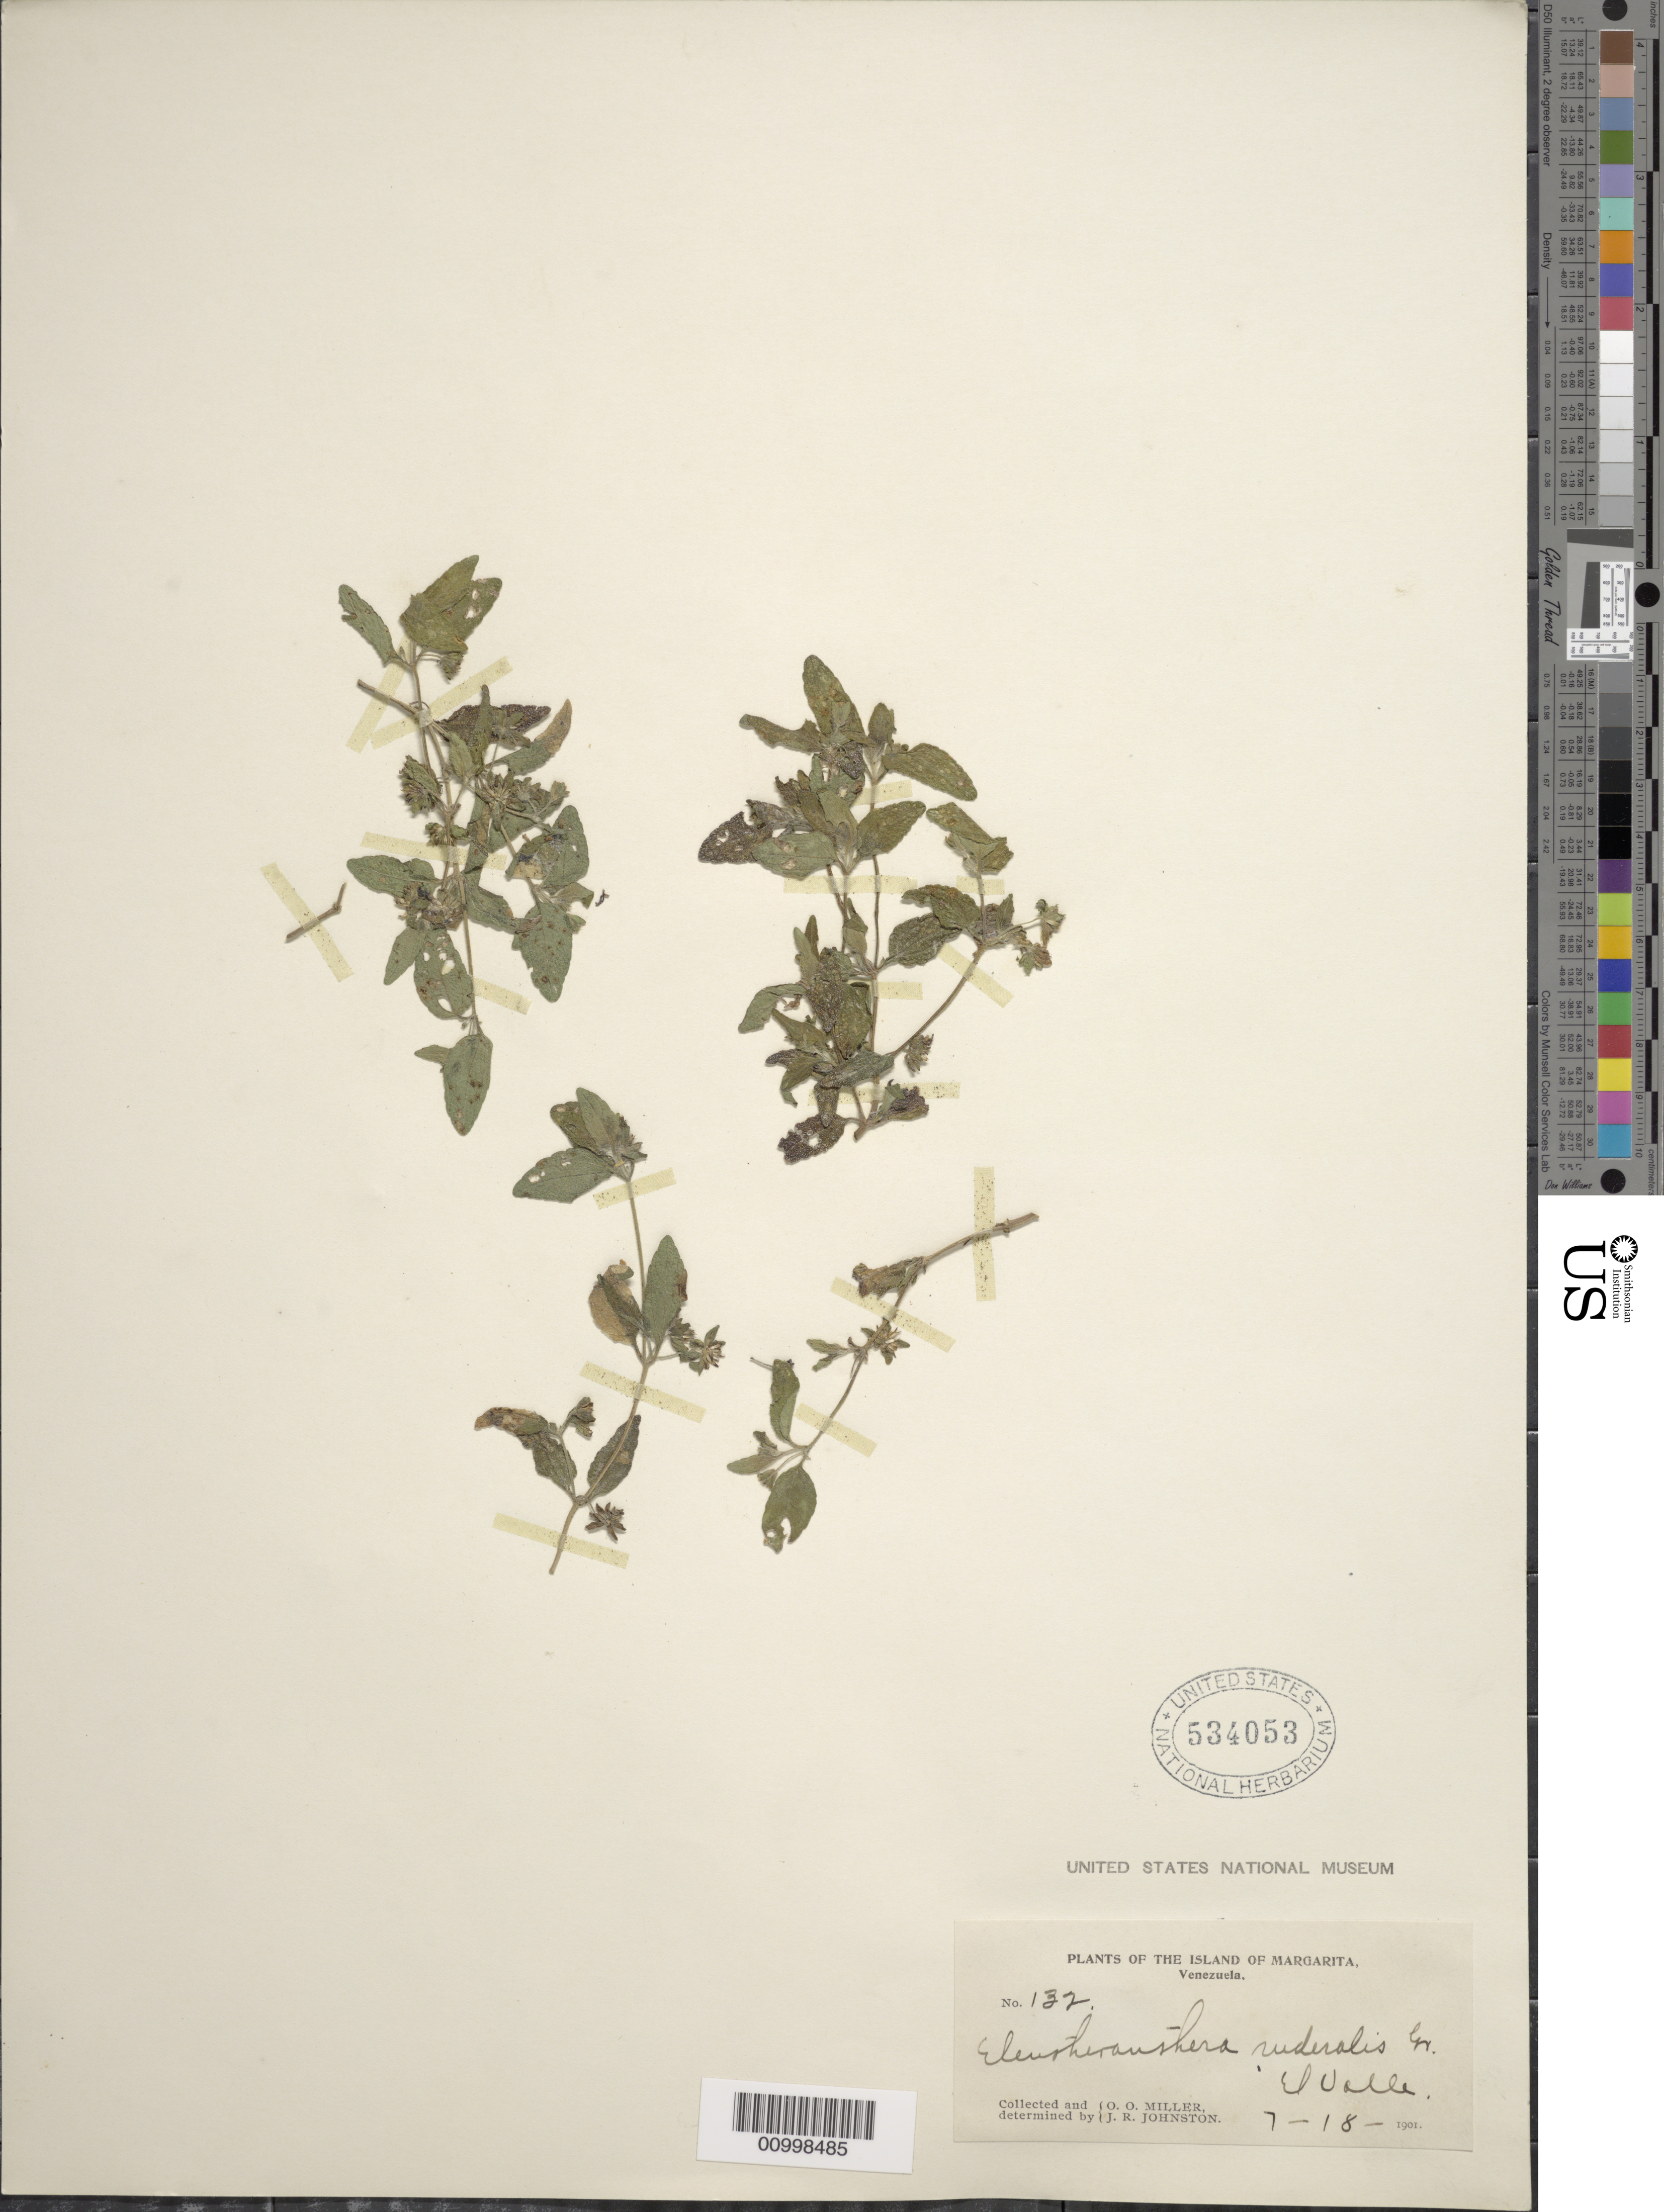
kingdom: Plantae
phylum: Tracheophyta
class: Magnoliopsida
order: Asterales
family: Asteraceae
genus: Eleutheranthera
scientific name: Eleutheranthera ruderalis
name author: (Sw.) Sch. Bip.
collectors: O. O. Miller & J. Johnston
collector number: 132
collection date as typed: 18 Jul 1901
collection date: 1901-07-18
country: Venezuela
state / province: Nueva Esparta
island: Margarita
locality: El Valle.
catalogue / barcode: US 534053